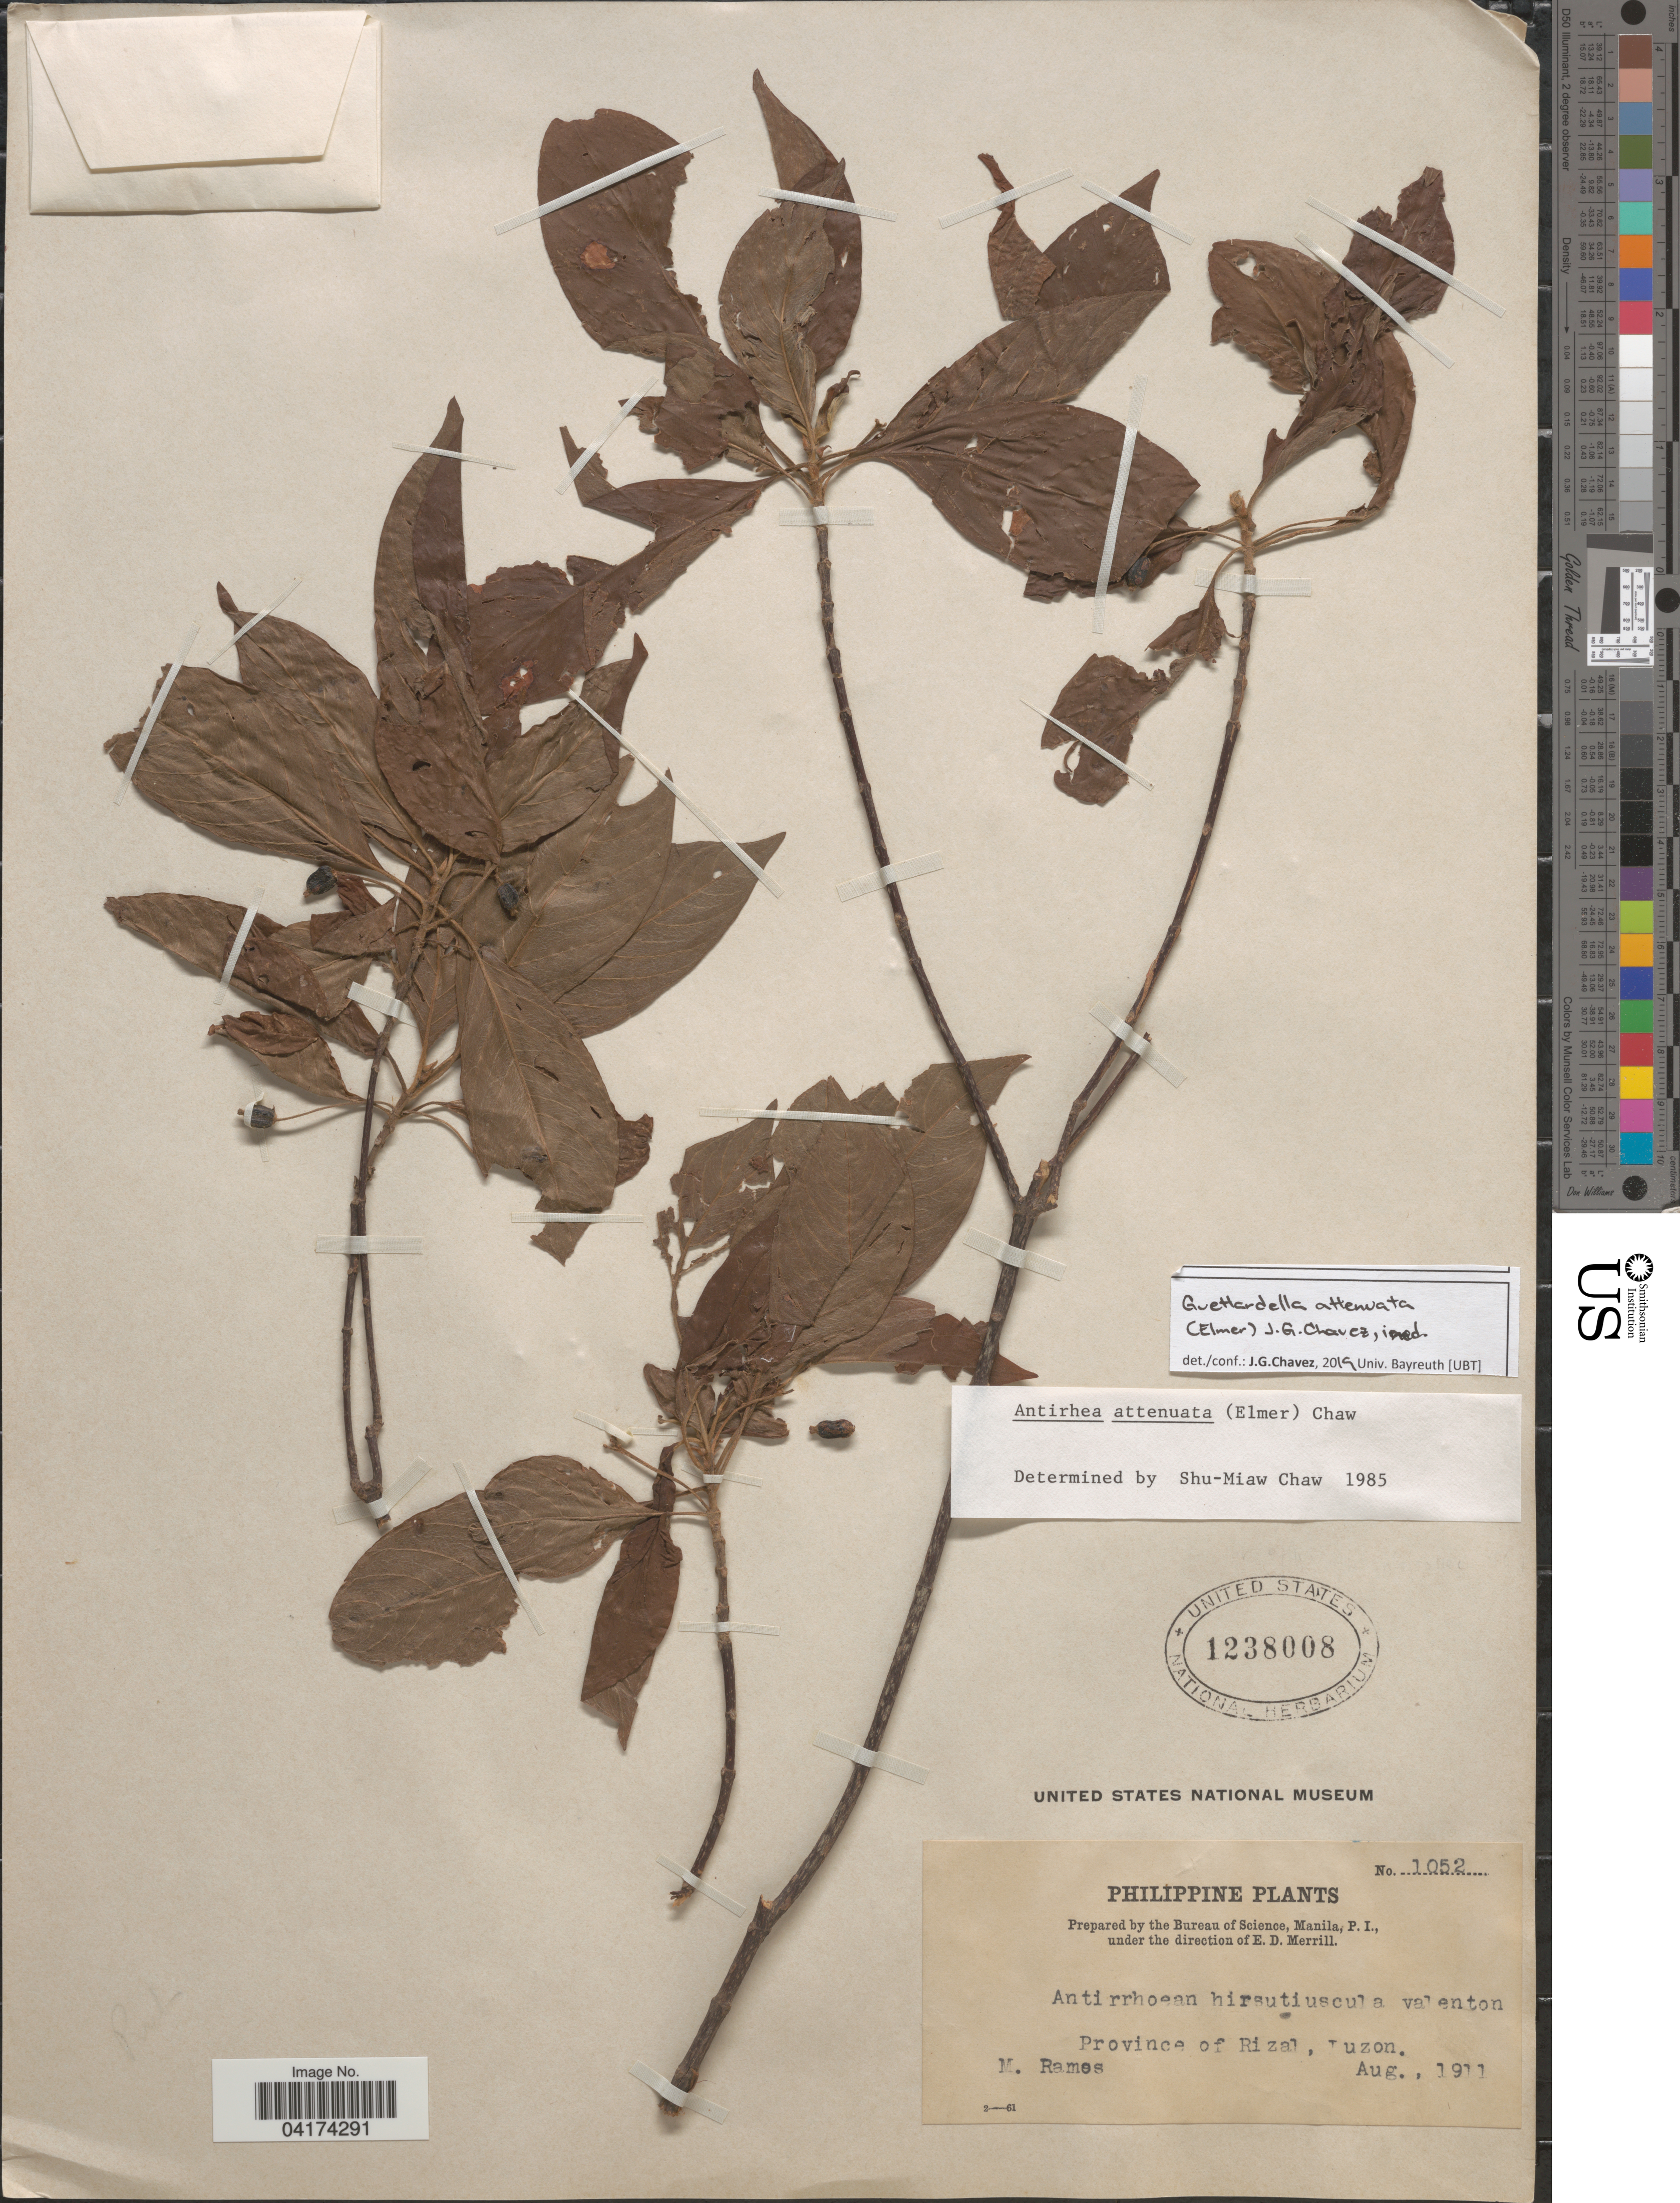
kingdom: Plantae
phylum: Tracheophyta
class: Magnoliopsida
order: Gentianales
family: Rubiaceae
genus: Guettardella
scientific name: Guettardella attenuata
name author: (Elmer) J.G. Chavez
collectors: M. Ramos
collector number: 1052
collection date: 1911-08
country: Philippines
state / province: Calabarzon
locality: Province of Rizal, Luzon.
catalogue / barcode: US 1238008